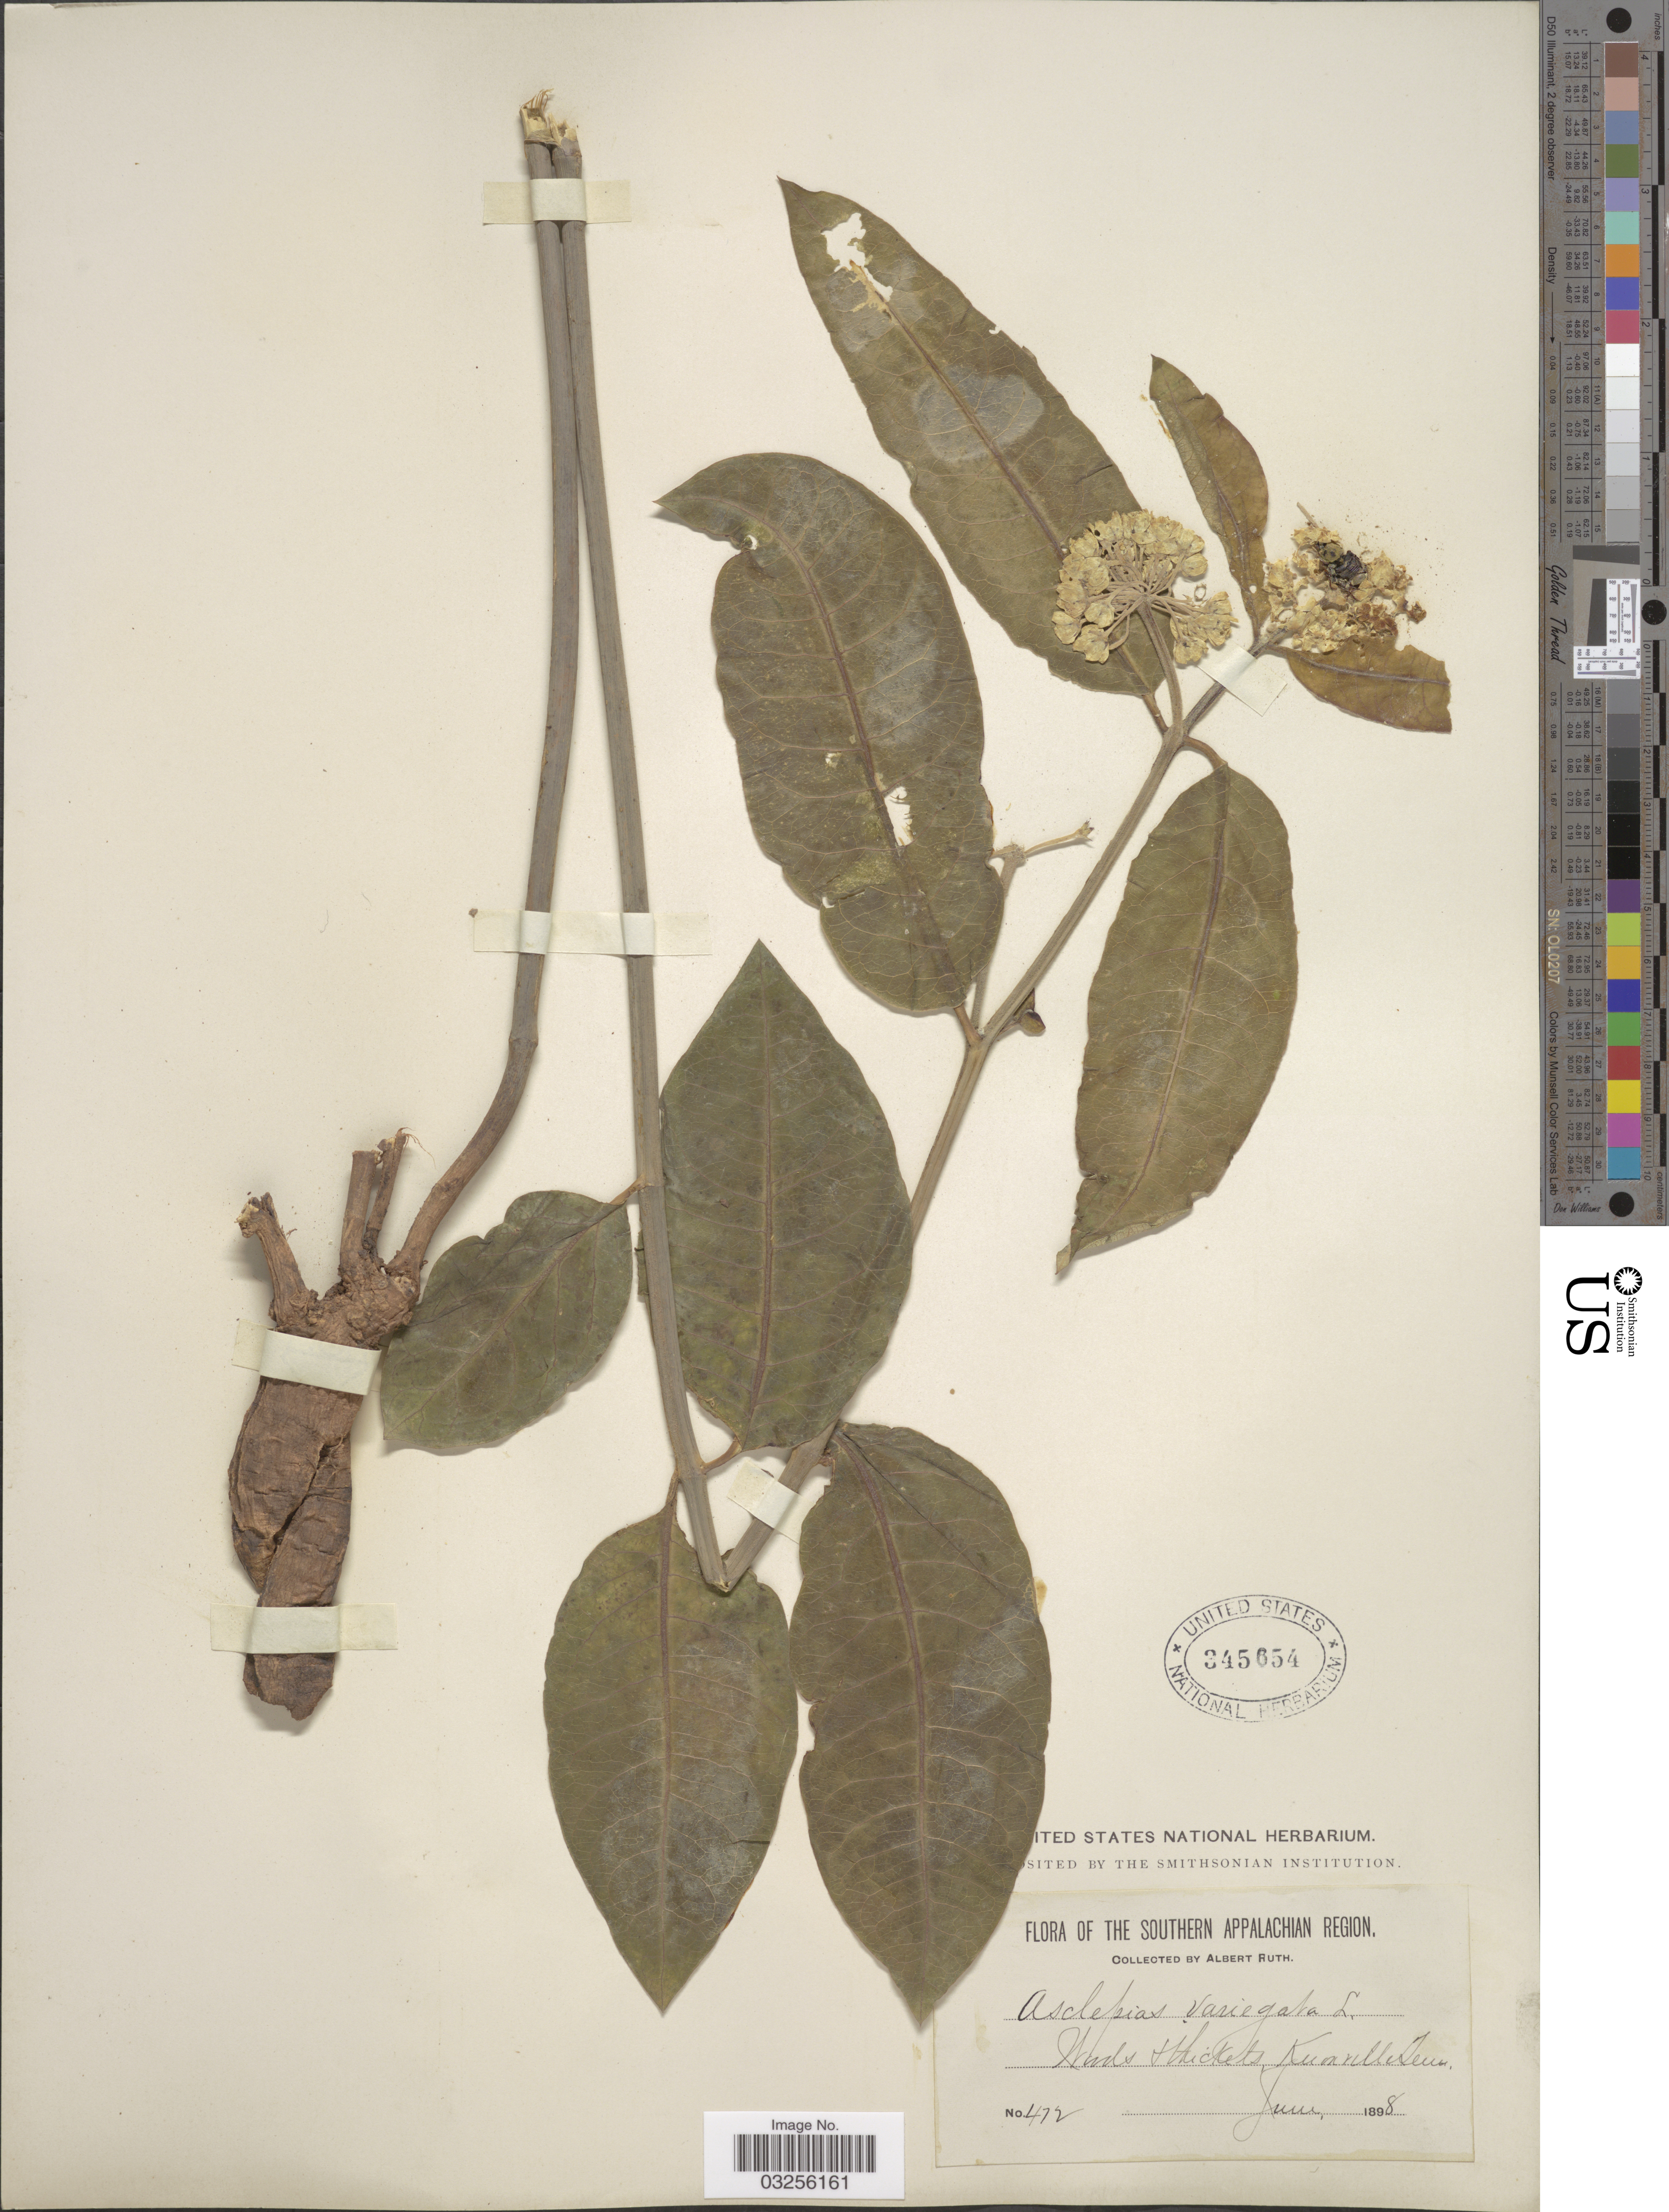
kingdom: Plantae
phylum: Tracheophyta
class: Magnoliopsida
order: Gentianales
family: Apocynaceae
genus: Asclepias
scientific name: Asclepias variegata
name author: L.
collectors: A. Ruth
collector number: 472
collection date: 1898-06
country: United States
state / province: Tennessee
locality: The Southern Appalachian Region. Knoxville Tenn.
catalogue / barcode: US 345654